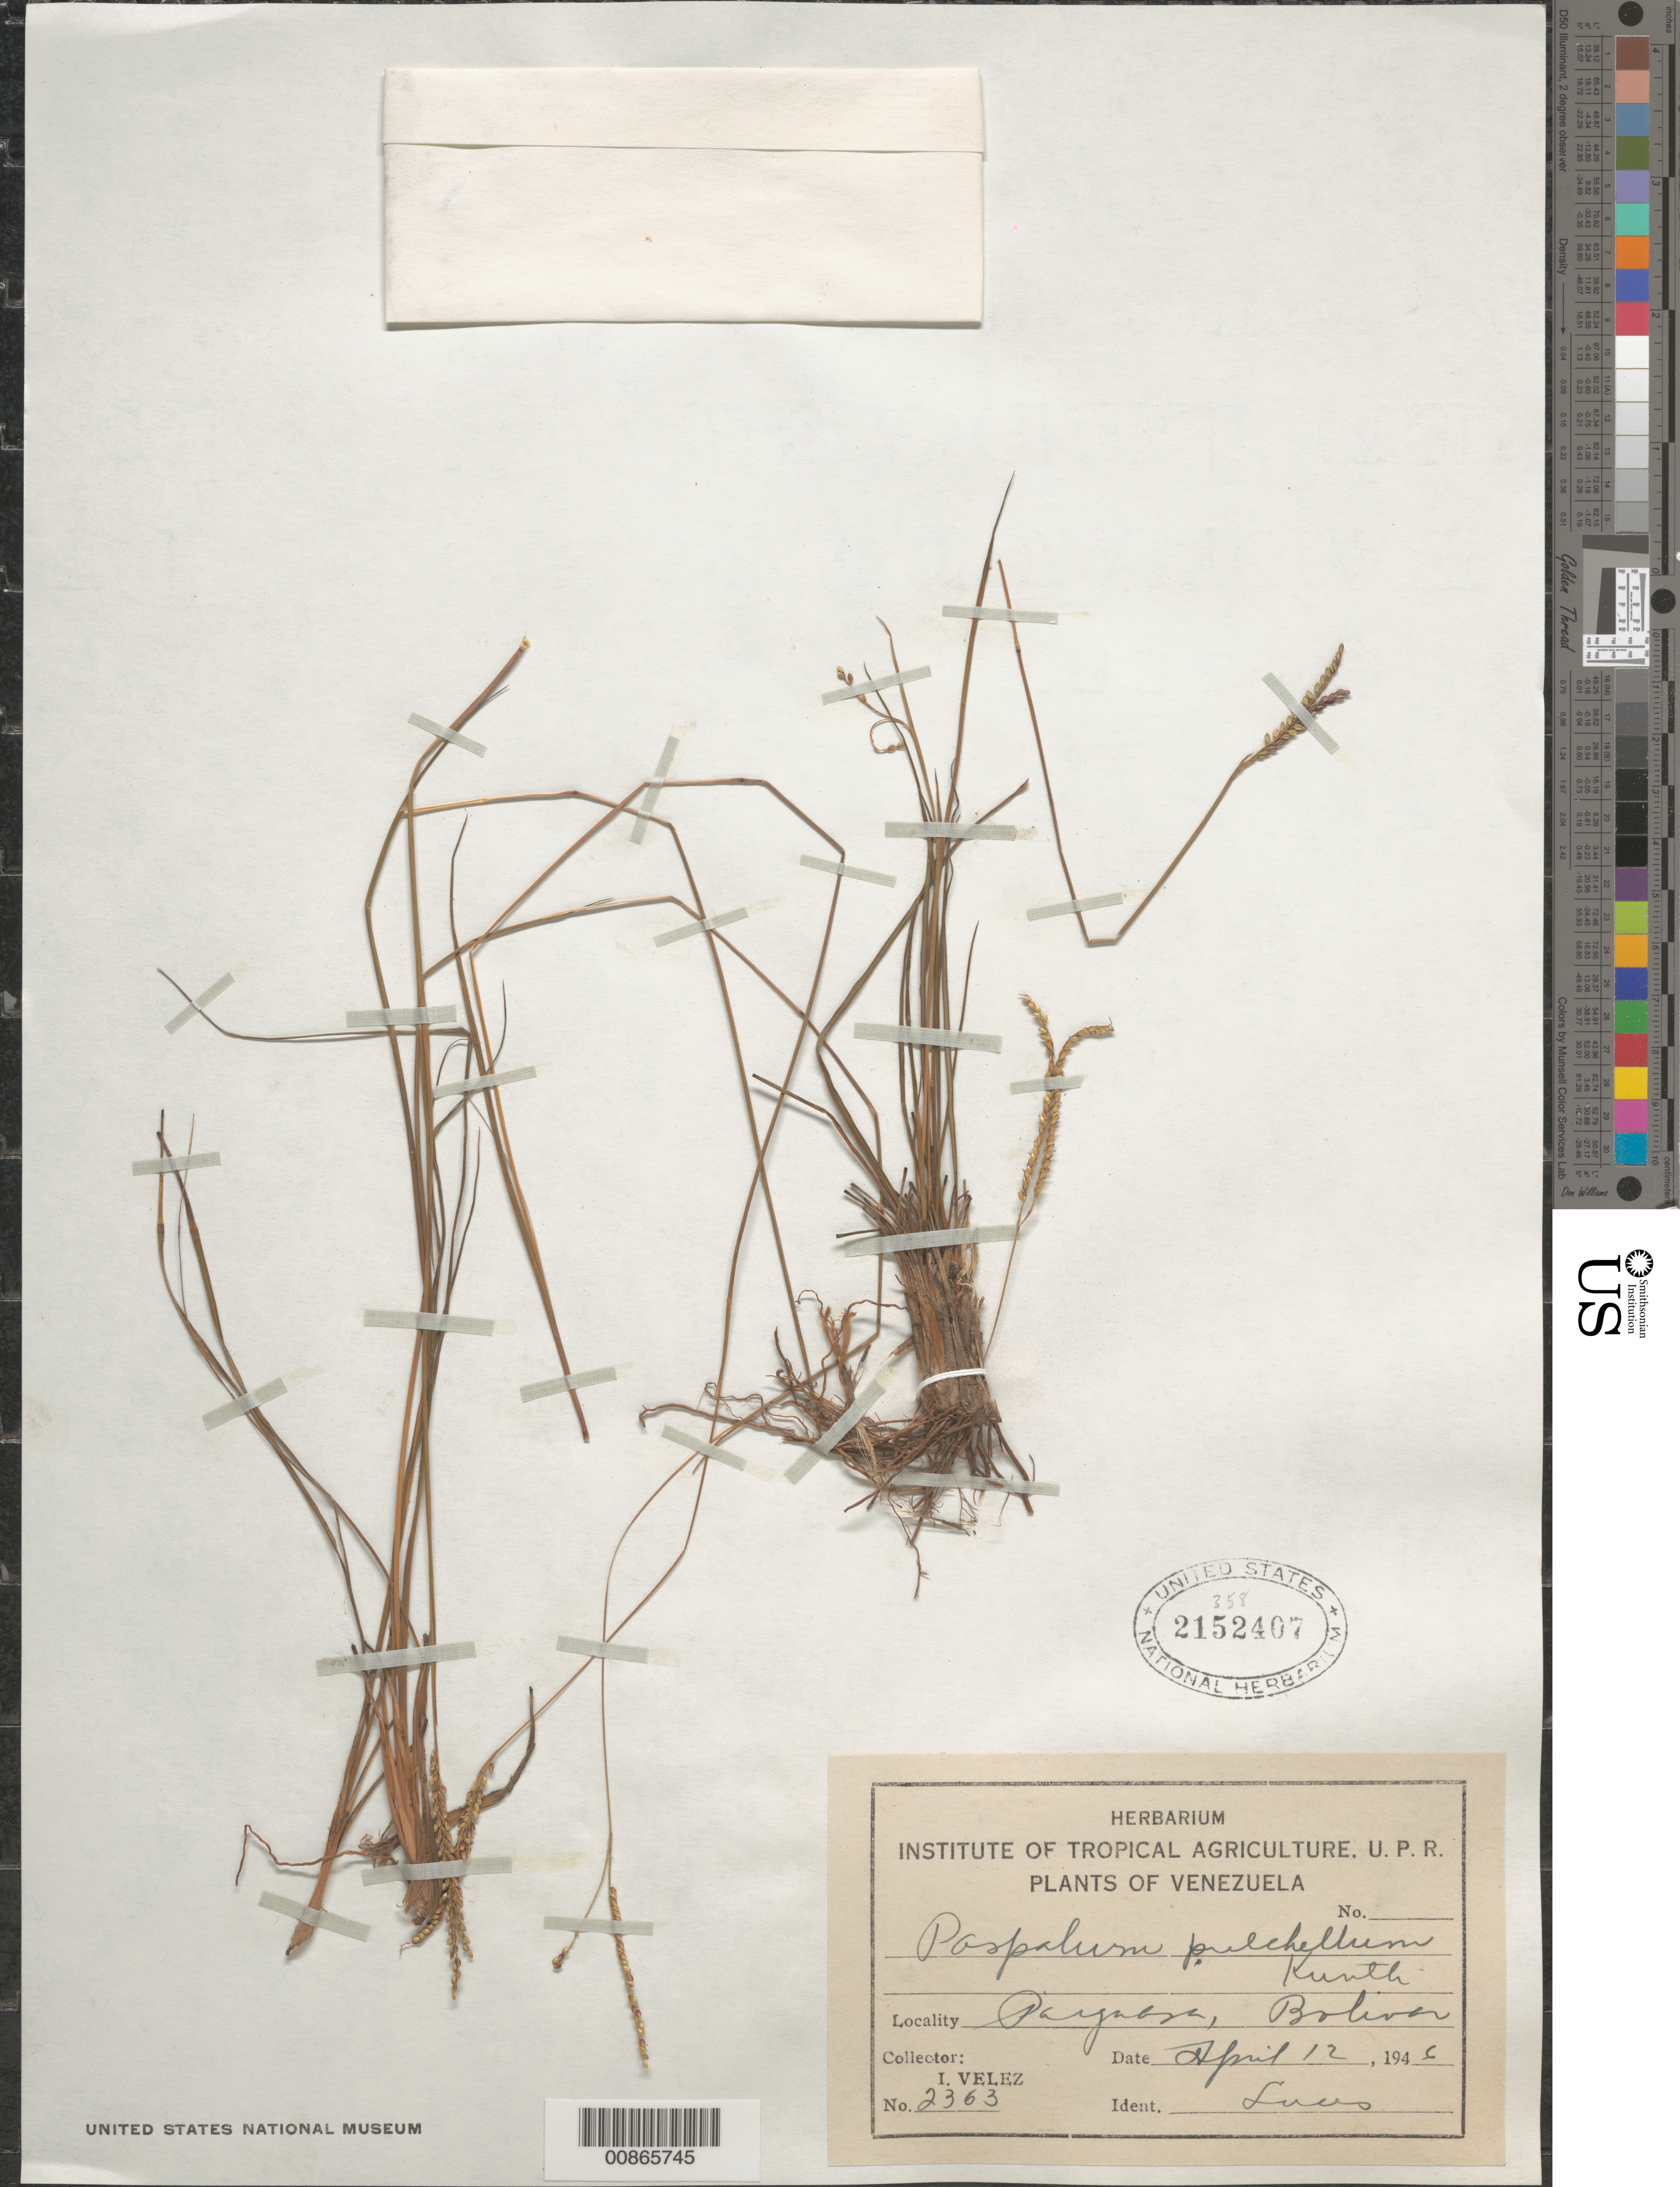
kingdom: Plantae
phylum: Tracheophyta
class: Liliopsida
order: Poales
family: Poaceae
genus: Paspalum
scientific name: Paspalum pulchellum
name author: Kunth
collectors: I. Velez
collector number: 2363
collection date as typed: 12-Apr-46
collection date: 1946-04-12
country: Venezuela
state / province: Bolívar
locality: Parguasa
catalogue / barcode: US 2152407